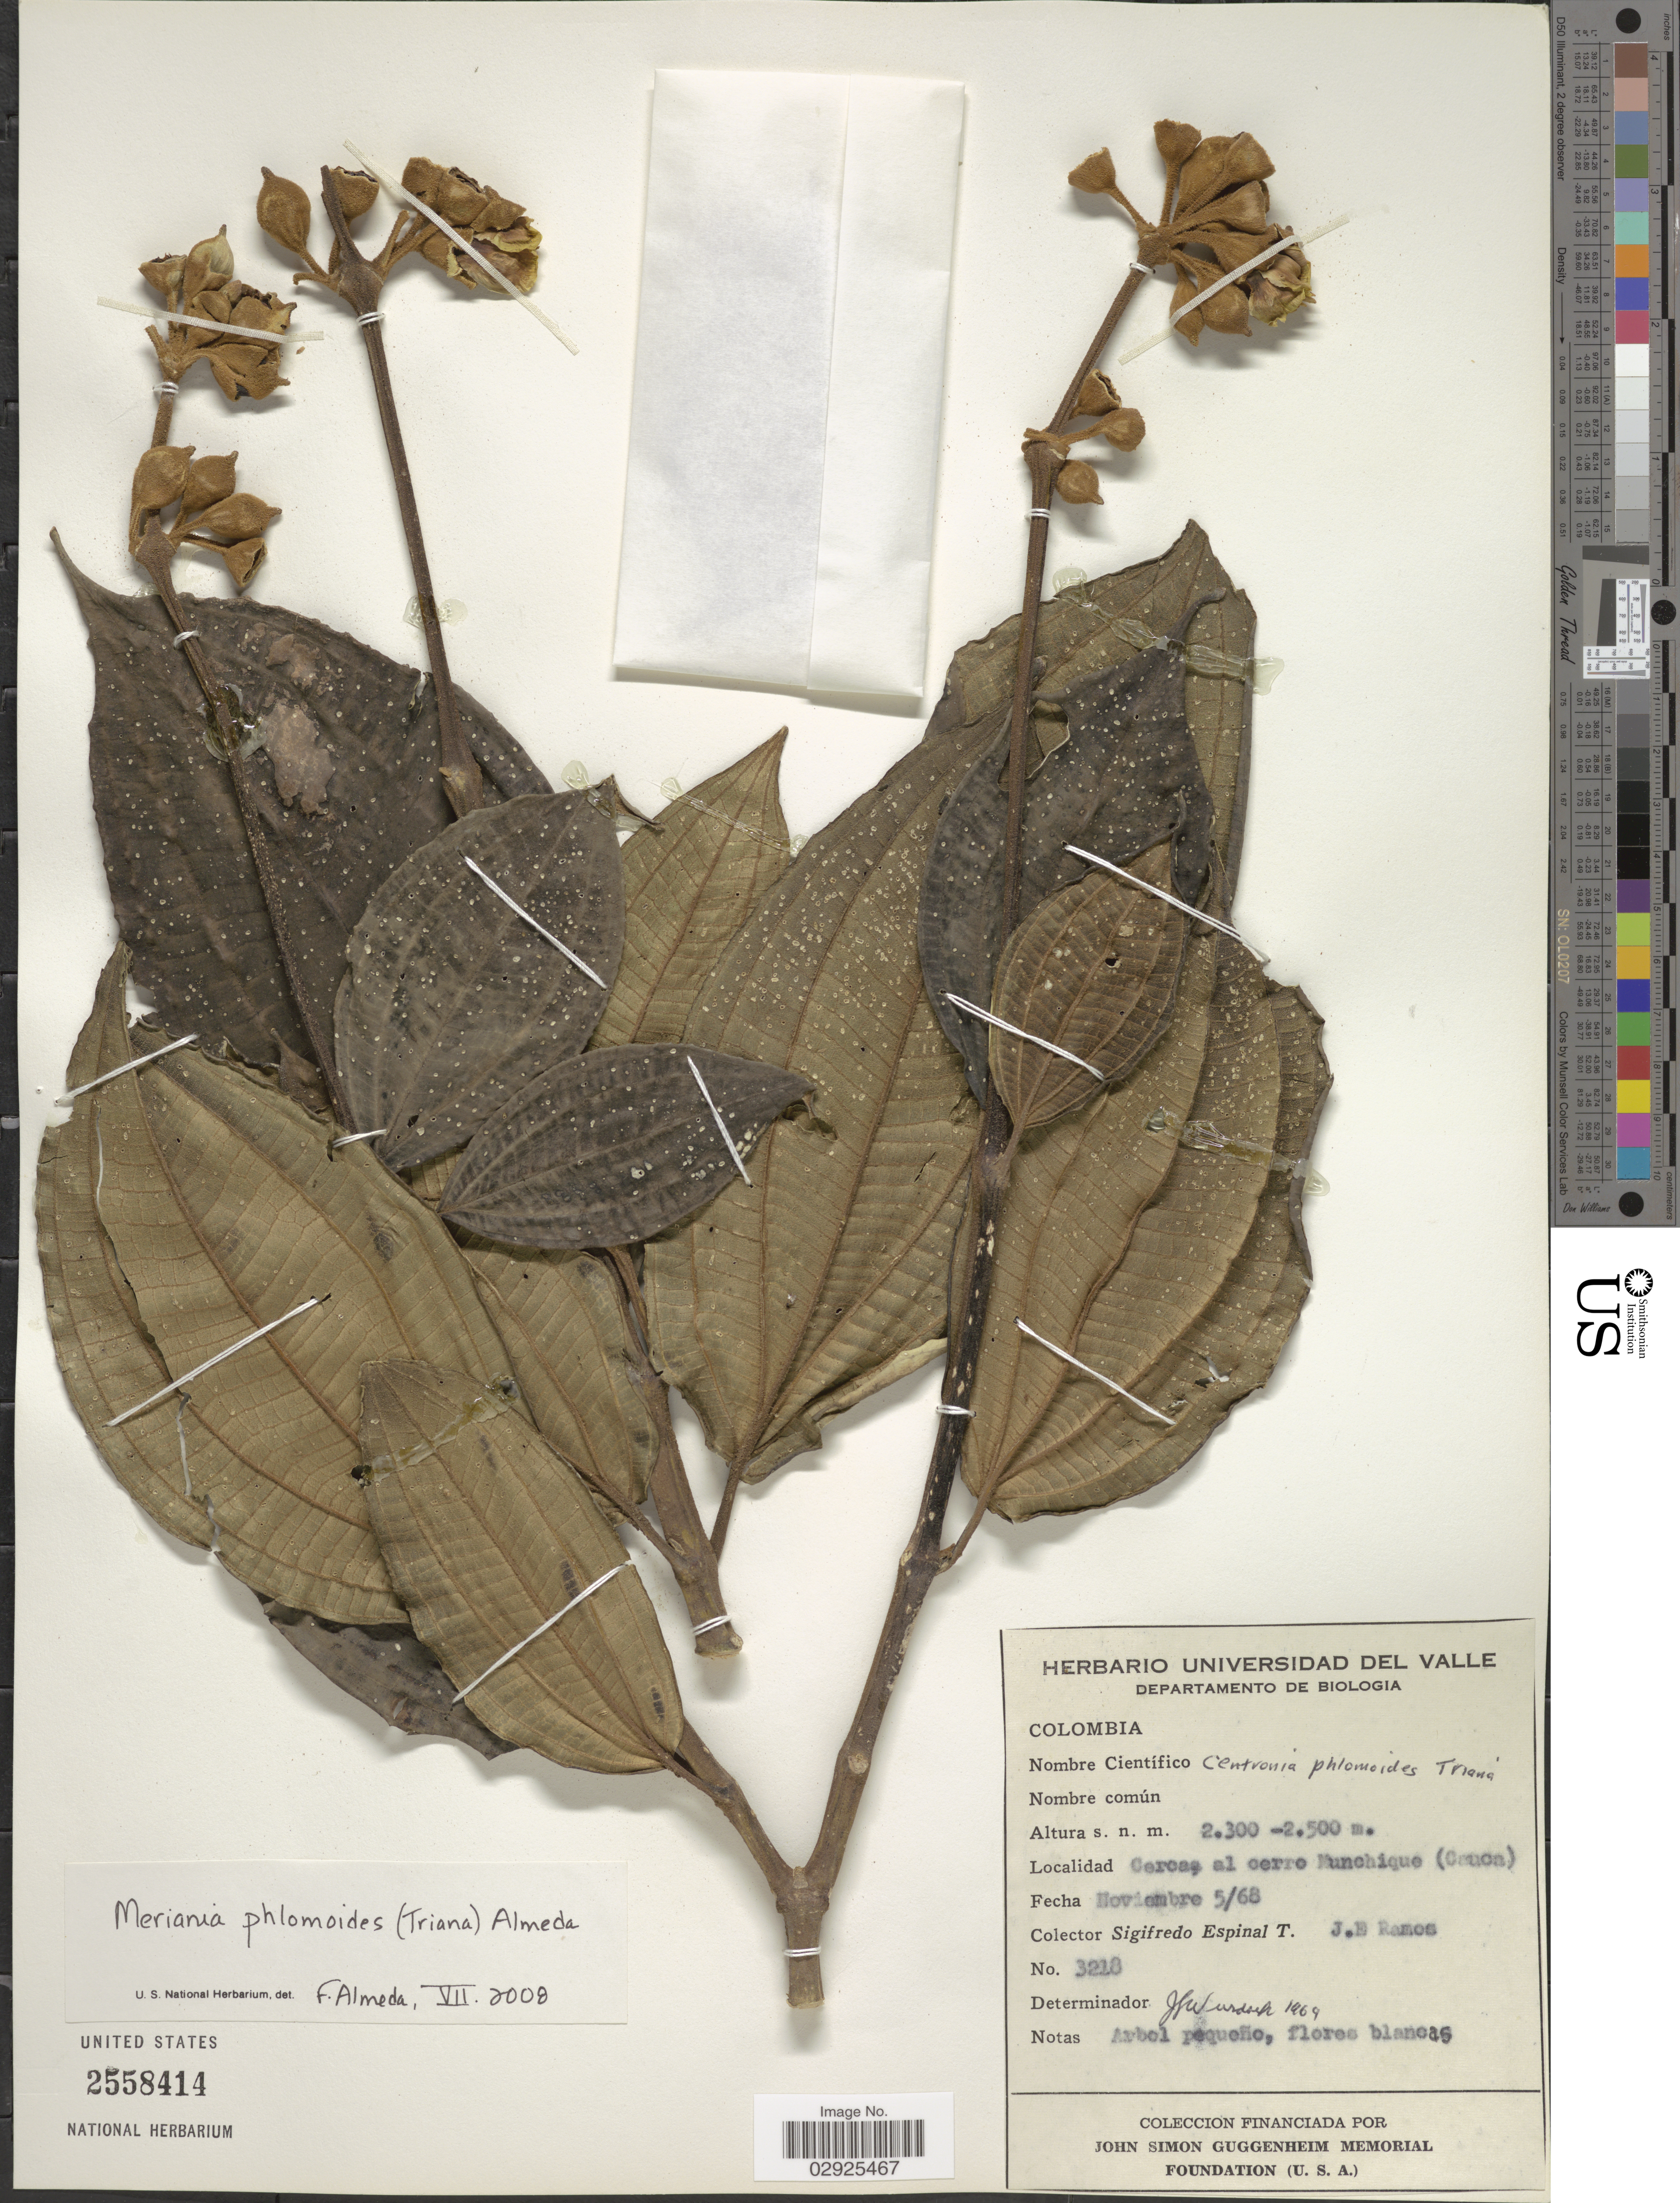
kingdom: Plantae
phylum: Tracheophyta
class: Magnoliopsida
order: Myrtales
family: Melastomataceae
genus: Meriania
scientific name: Meriania phlomoides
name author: (Triana) Almeda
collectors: S. Espinal & J. E. Ramos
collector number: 3218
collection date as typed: Transcribed d/m/y: 5/11/68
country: Colombia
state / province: Cauca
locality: Cerca al cerro Munchique (Cauca).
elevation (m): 2300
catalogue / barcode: US 2558414